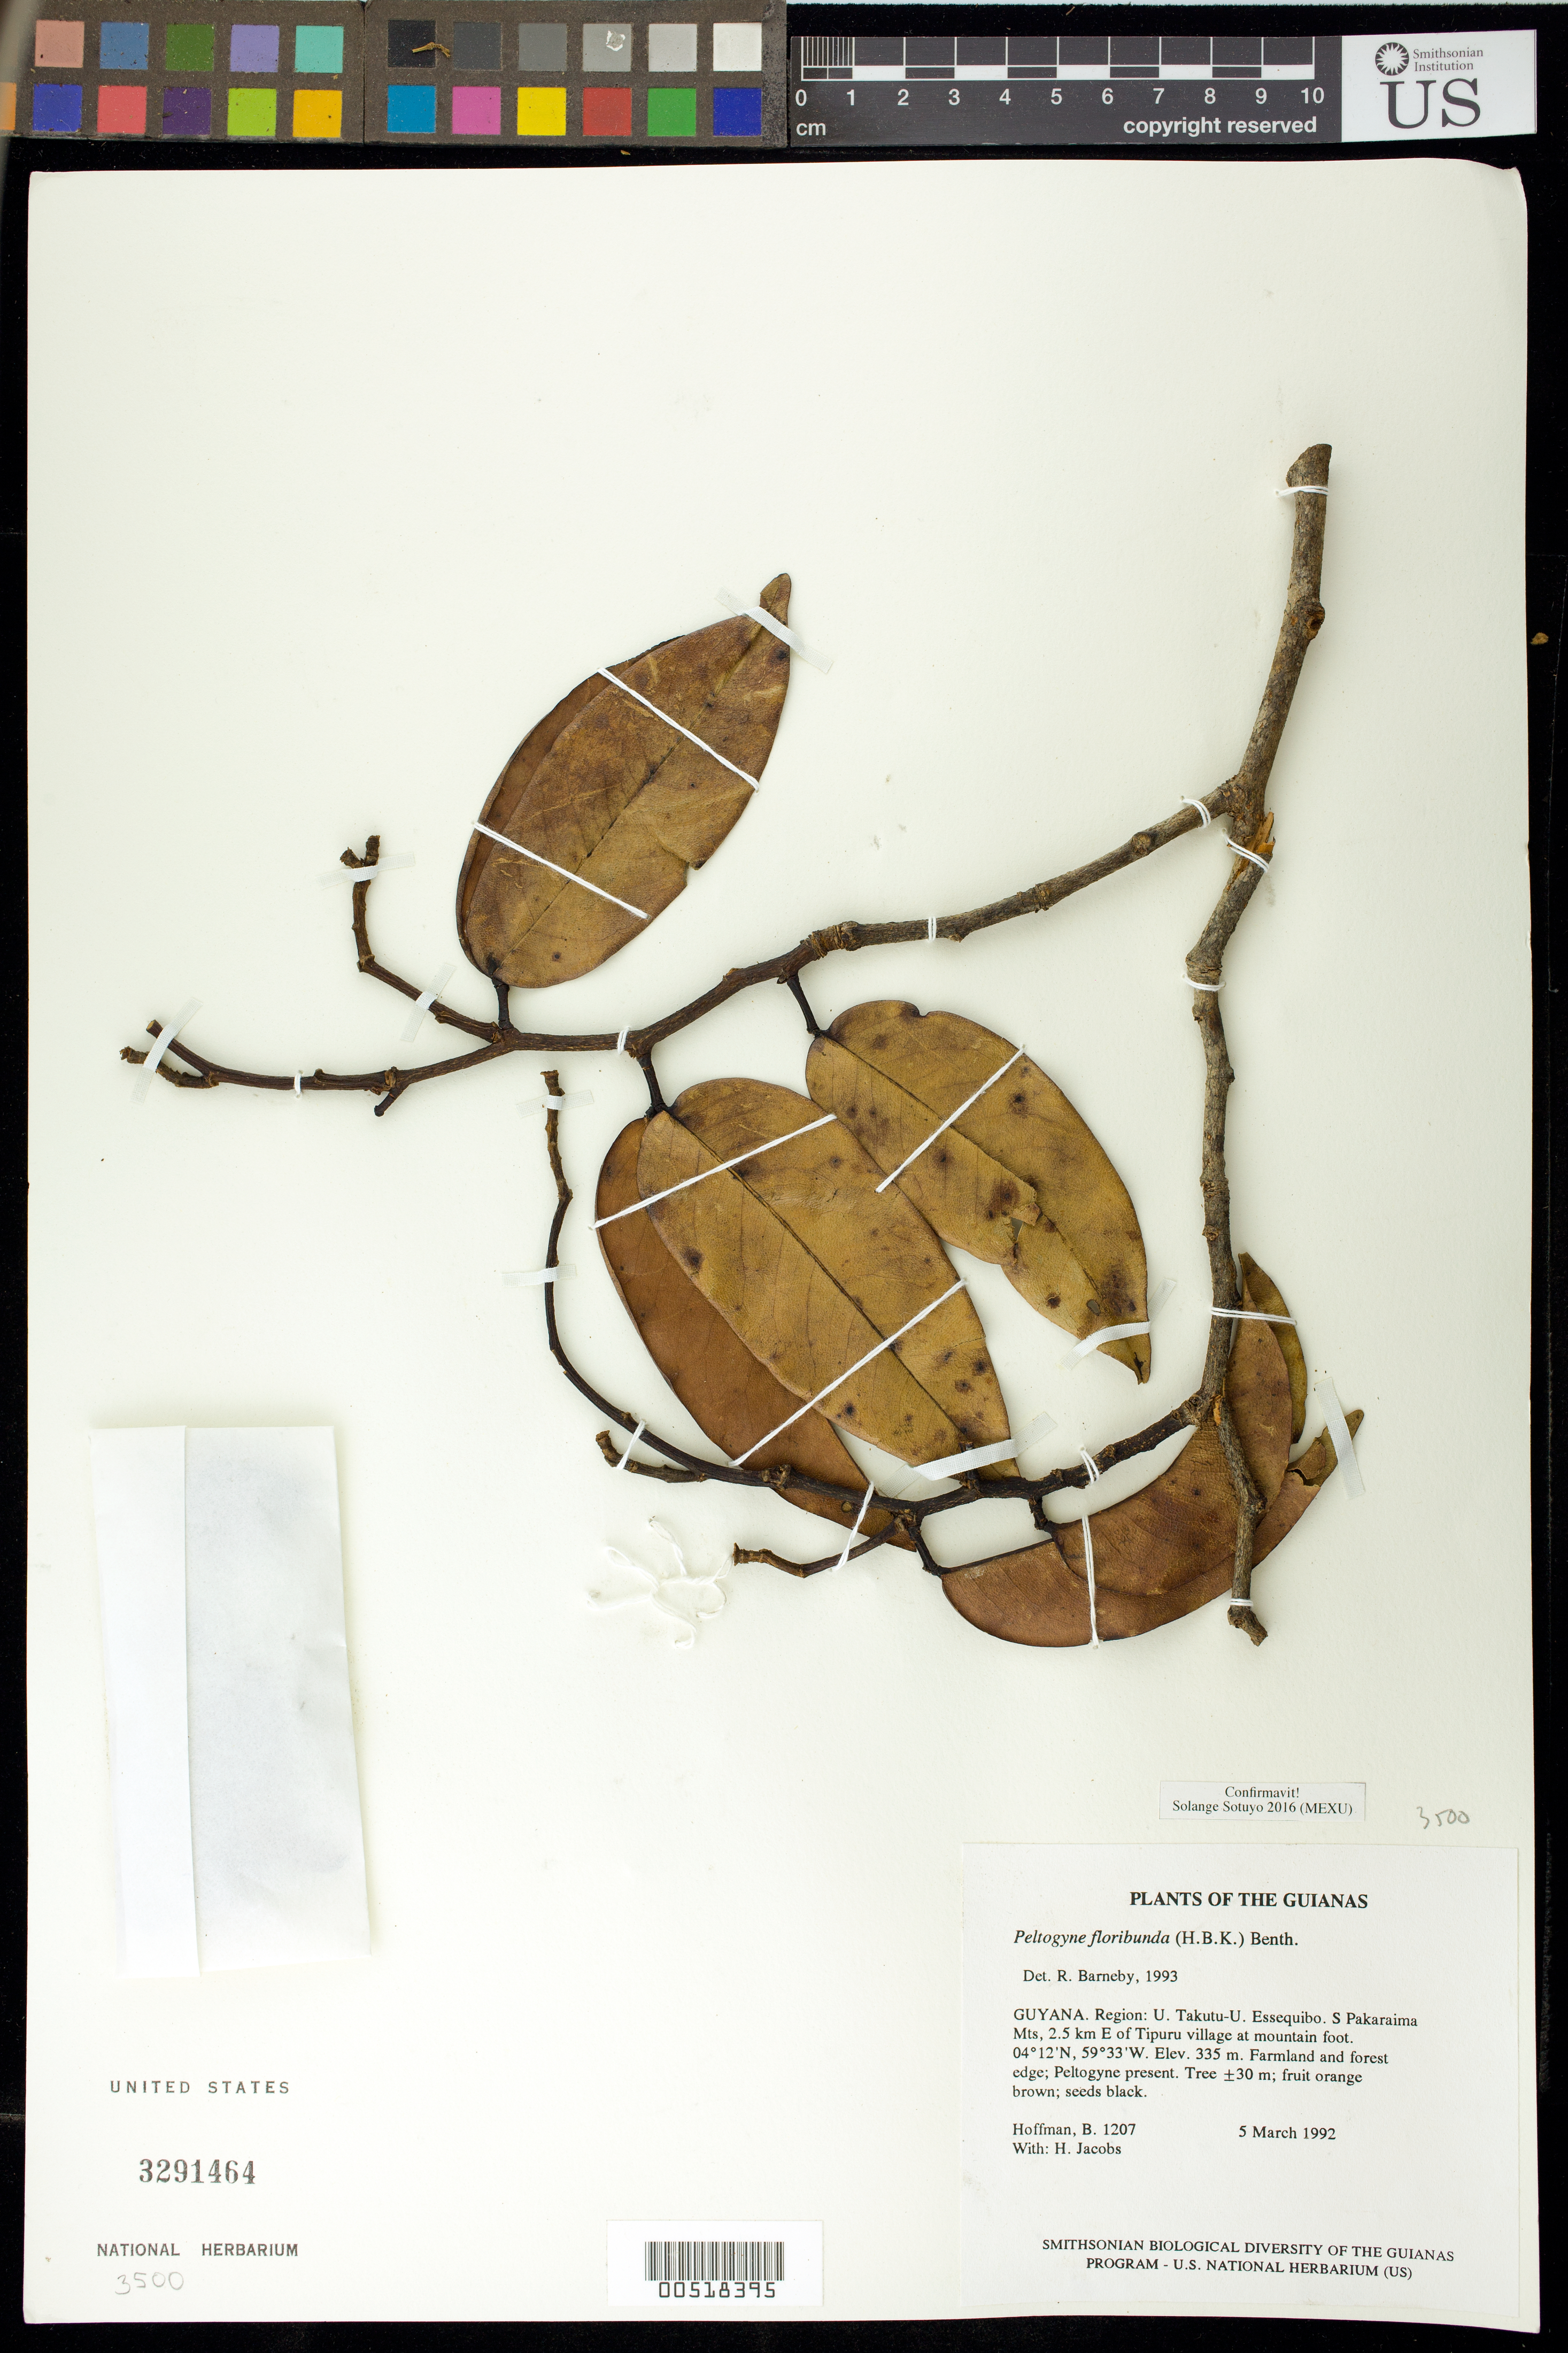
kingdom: Plantae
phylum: Tracheophyta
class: Magnoliopsida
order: Fabales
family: Fabaceae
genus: Peltogyne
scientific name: Peltogyne floribunda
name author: (Kunth) Pittier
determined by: Sotuyo, Solange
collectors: B. Hoffman & H. Jacobs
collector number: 1207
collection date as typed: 5 March 1992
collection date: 1992-03-05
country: Guyana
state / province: U. Takutu-U. Essequibo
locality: S Pakaraima Mts, 2.5 km E of Tipuru Village at mountain foot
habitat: Farmland and forest edge; Peltogyne present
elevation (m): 335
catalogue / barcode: US 3291464